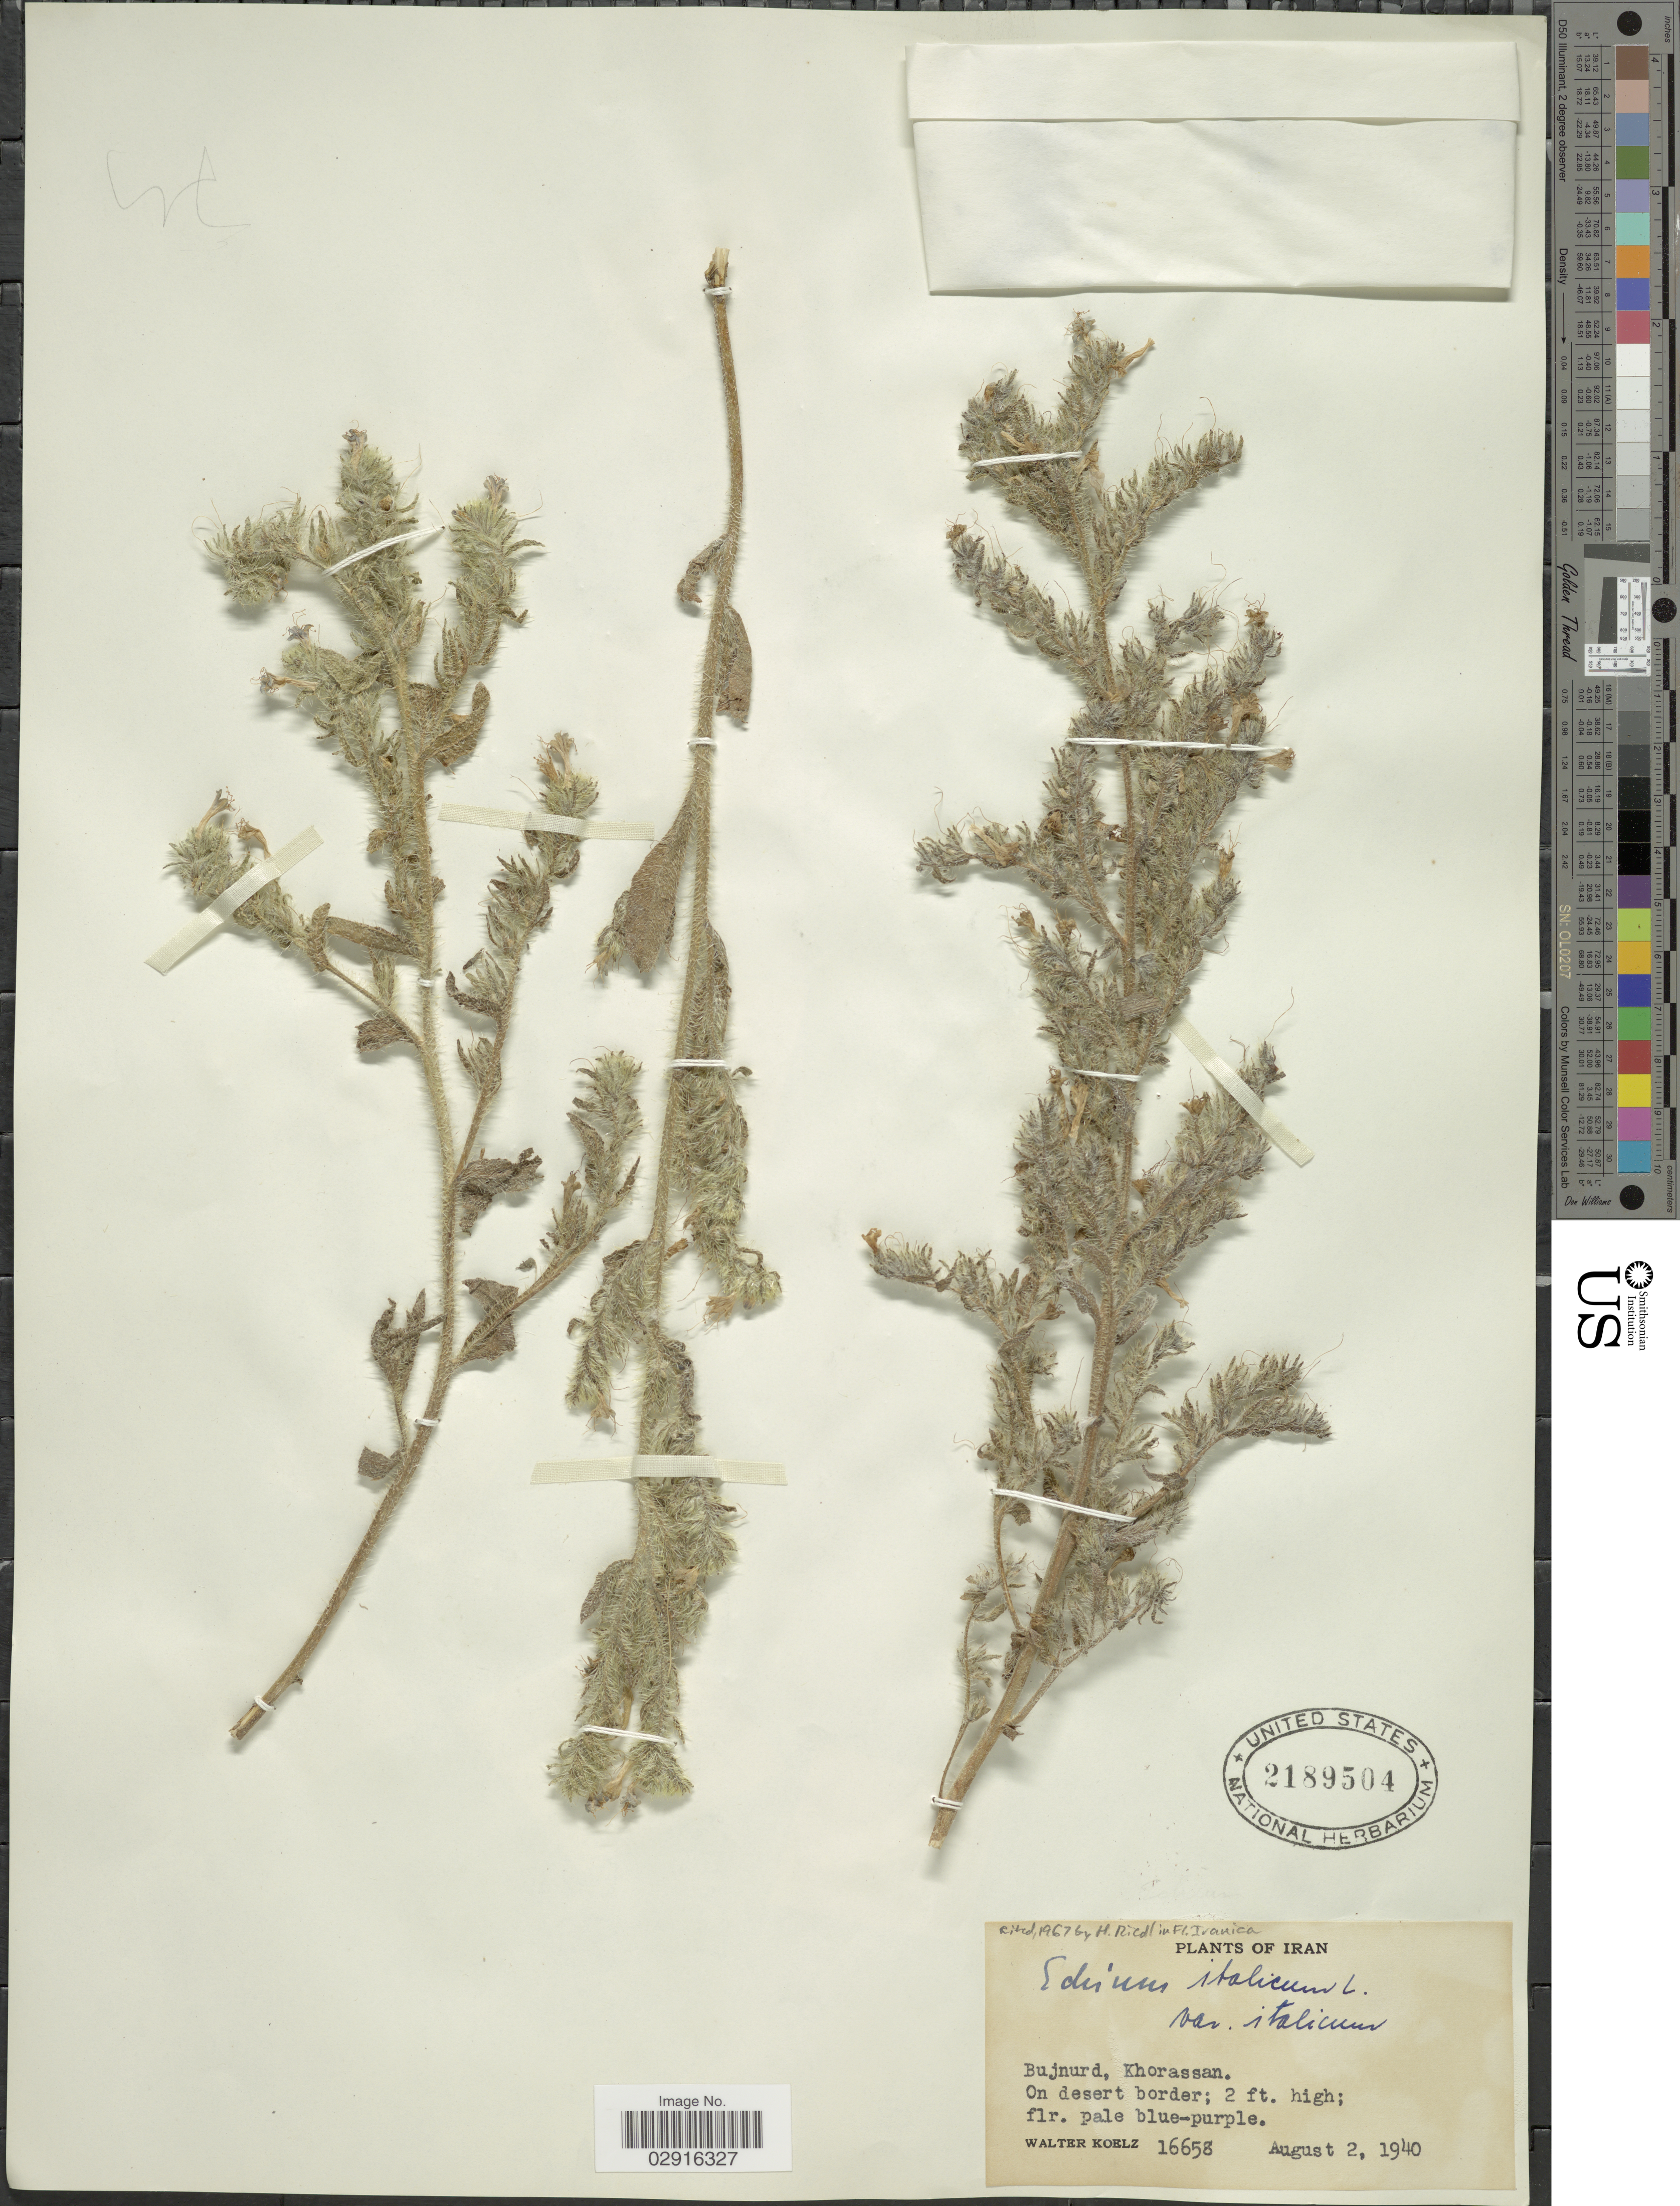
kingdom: Plantae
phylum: Tracheophyta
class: Magnoliopsida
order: Boraginales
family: Boraginaceae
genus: Echium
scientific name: Echium italicum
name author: L.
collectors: W. N. Koelz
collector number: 16658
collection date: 1940-08-02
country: Iran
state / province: Khorasan [obsolete]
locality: Bujnurd, Khorassan. On desert border.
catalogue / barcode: US 2189504